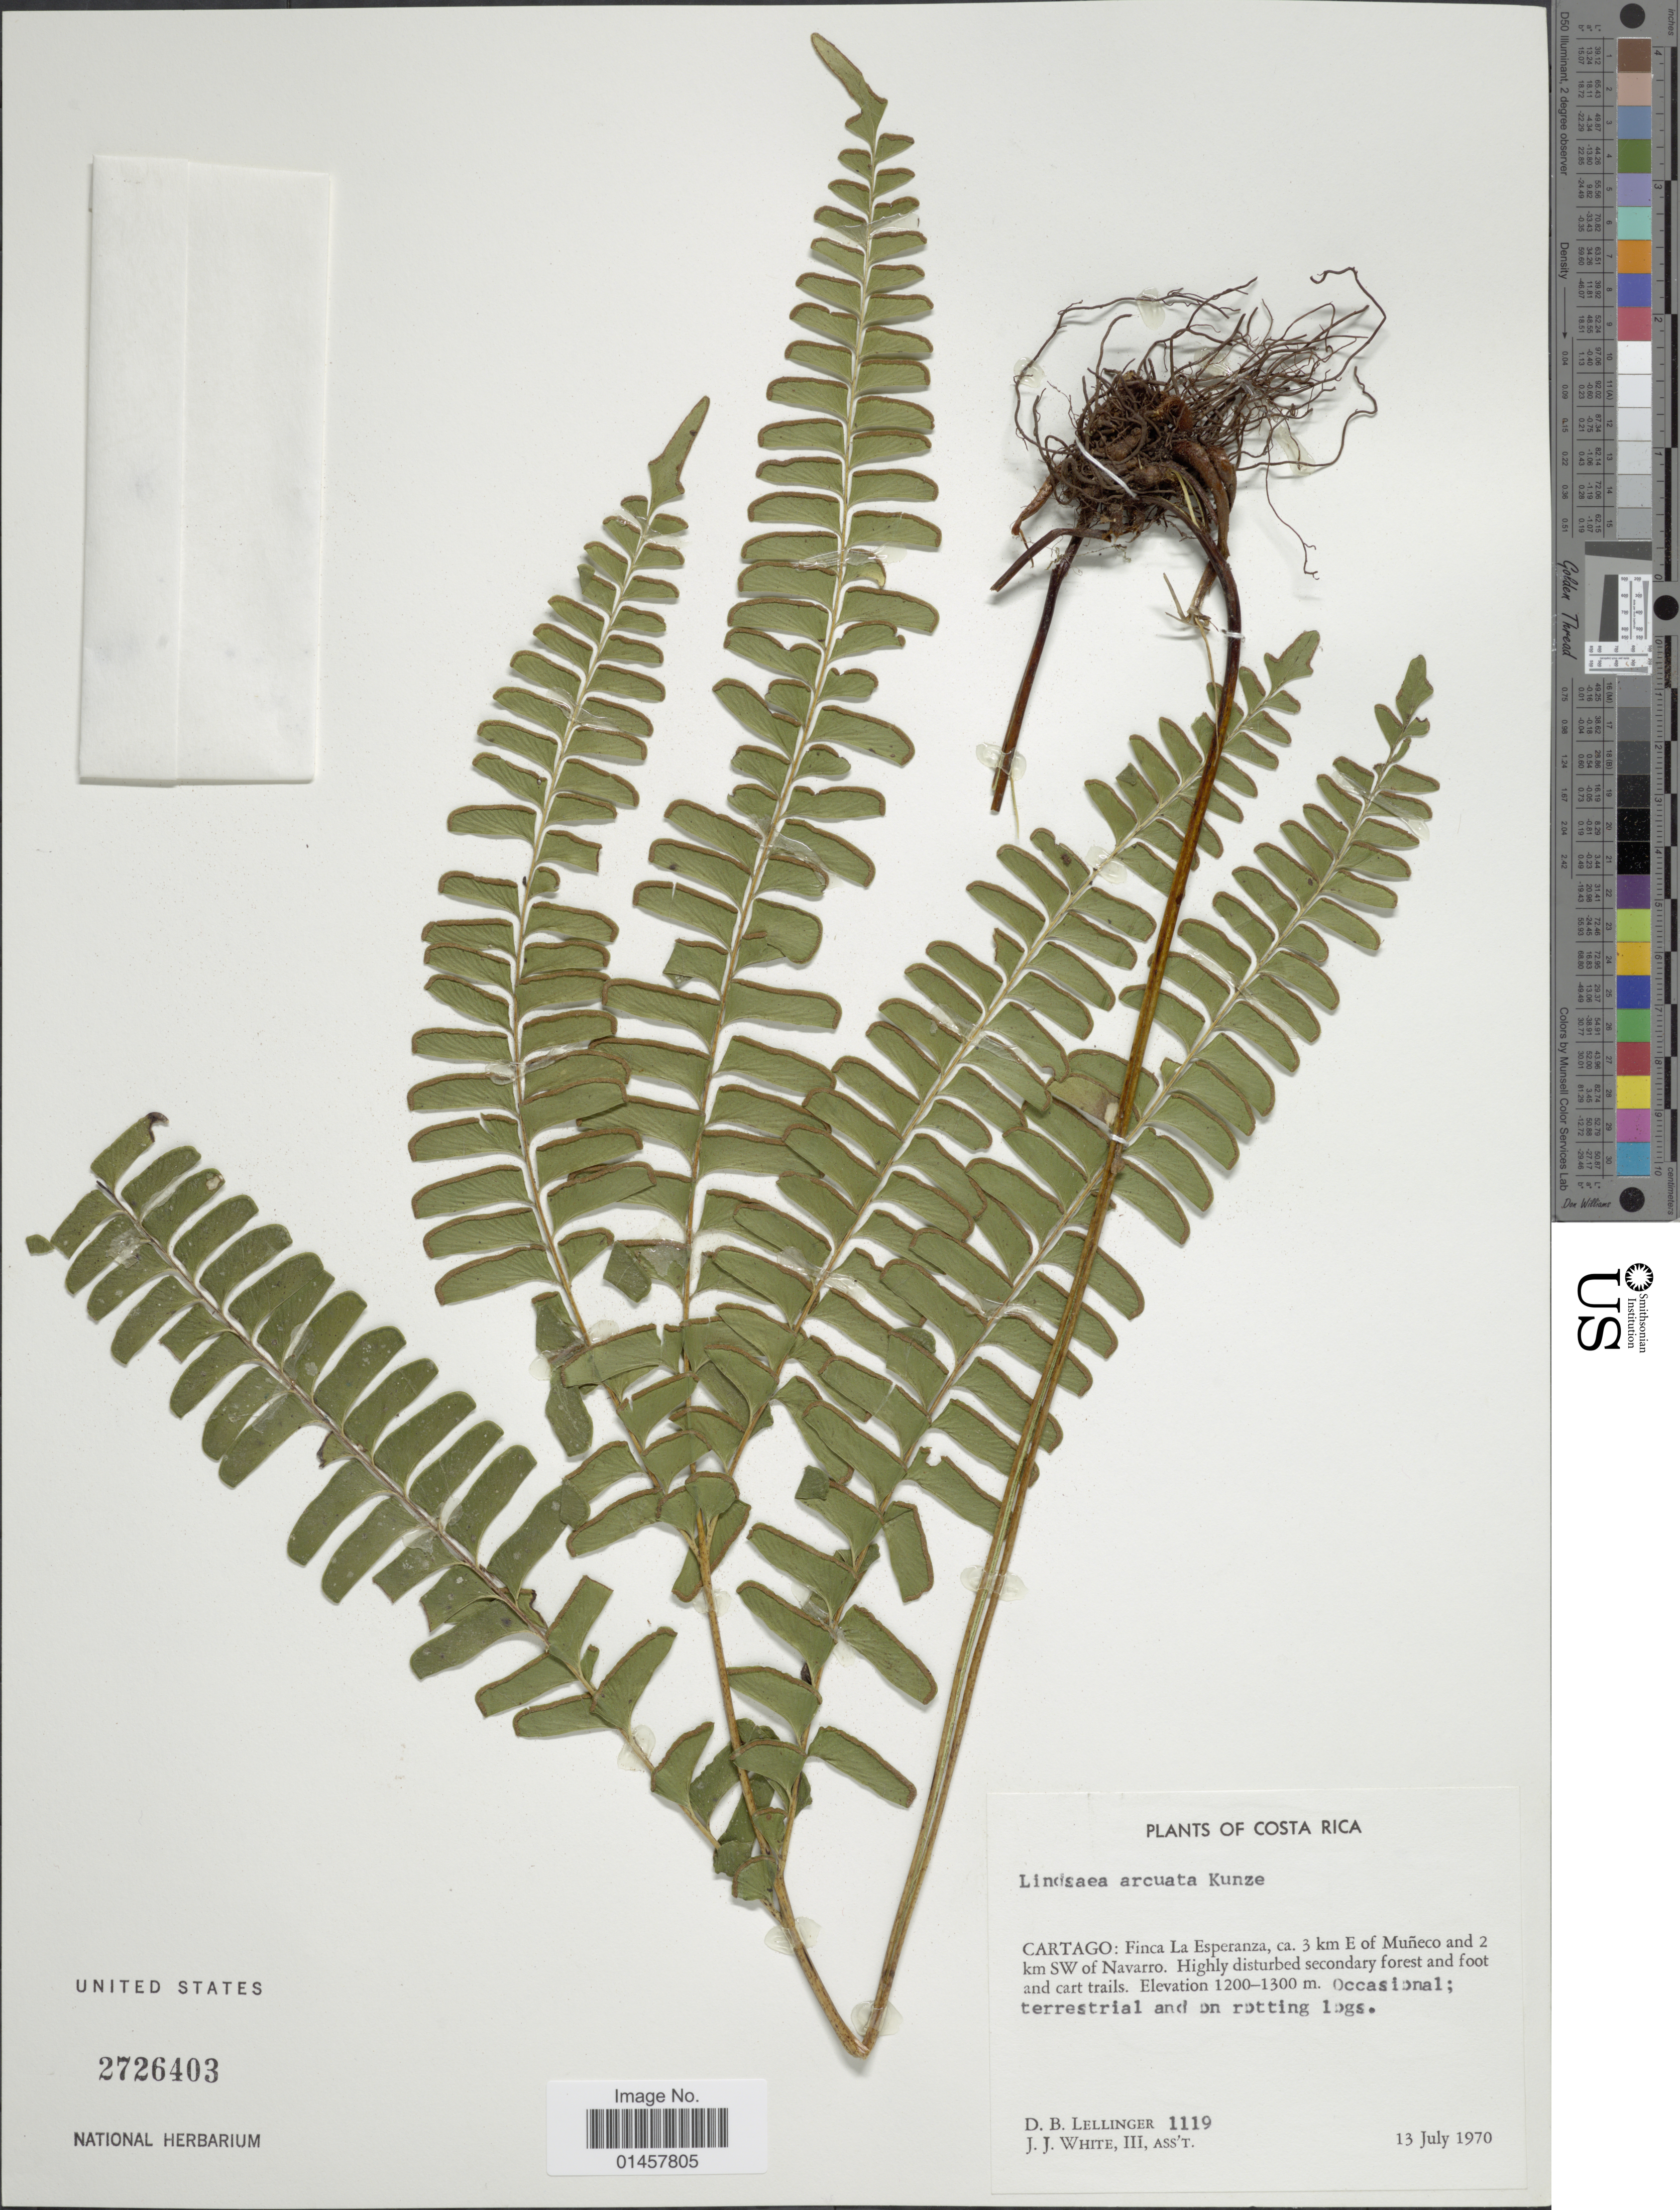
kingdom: Plantae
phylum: Tracheophyta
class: Polypodiopsida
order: Polypodiales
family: Lindsaeaceae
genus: Lindsaea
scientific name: Lindsaea arcuata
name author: Kunze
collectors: D. B. Lellinger & J. J. White III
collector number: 1119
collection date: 1970-07-13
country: Costa Rica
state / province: Cartago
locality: Cartago: Finca La Esperanza, ca. 3km E of Muneco and 2km SW of Navarro,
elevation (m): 1200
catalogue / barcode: US 2726403